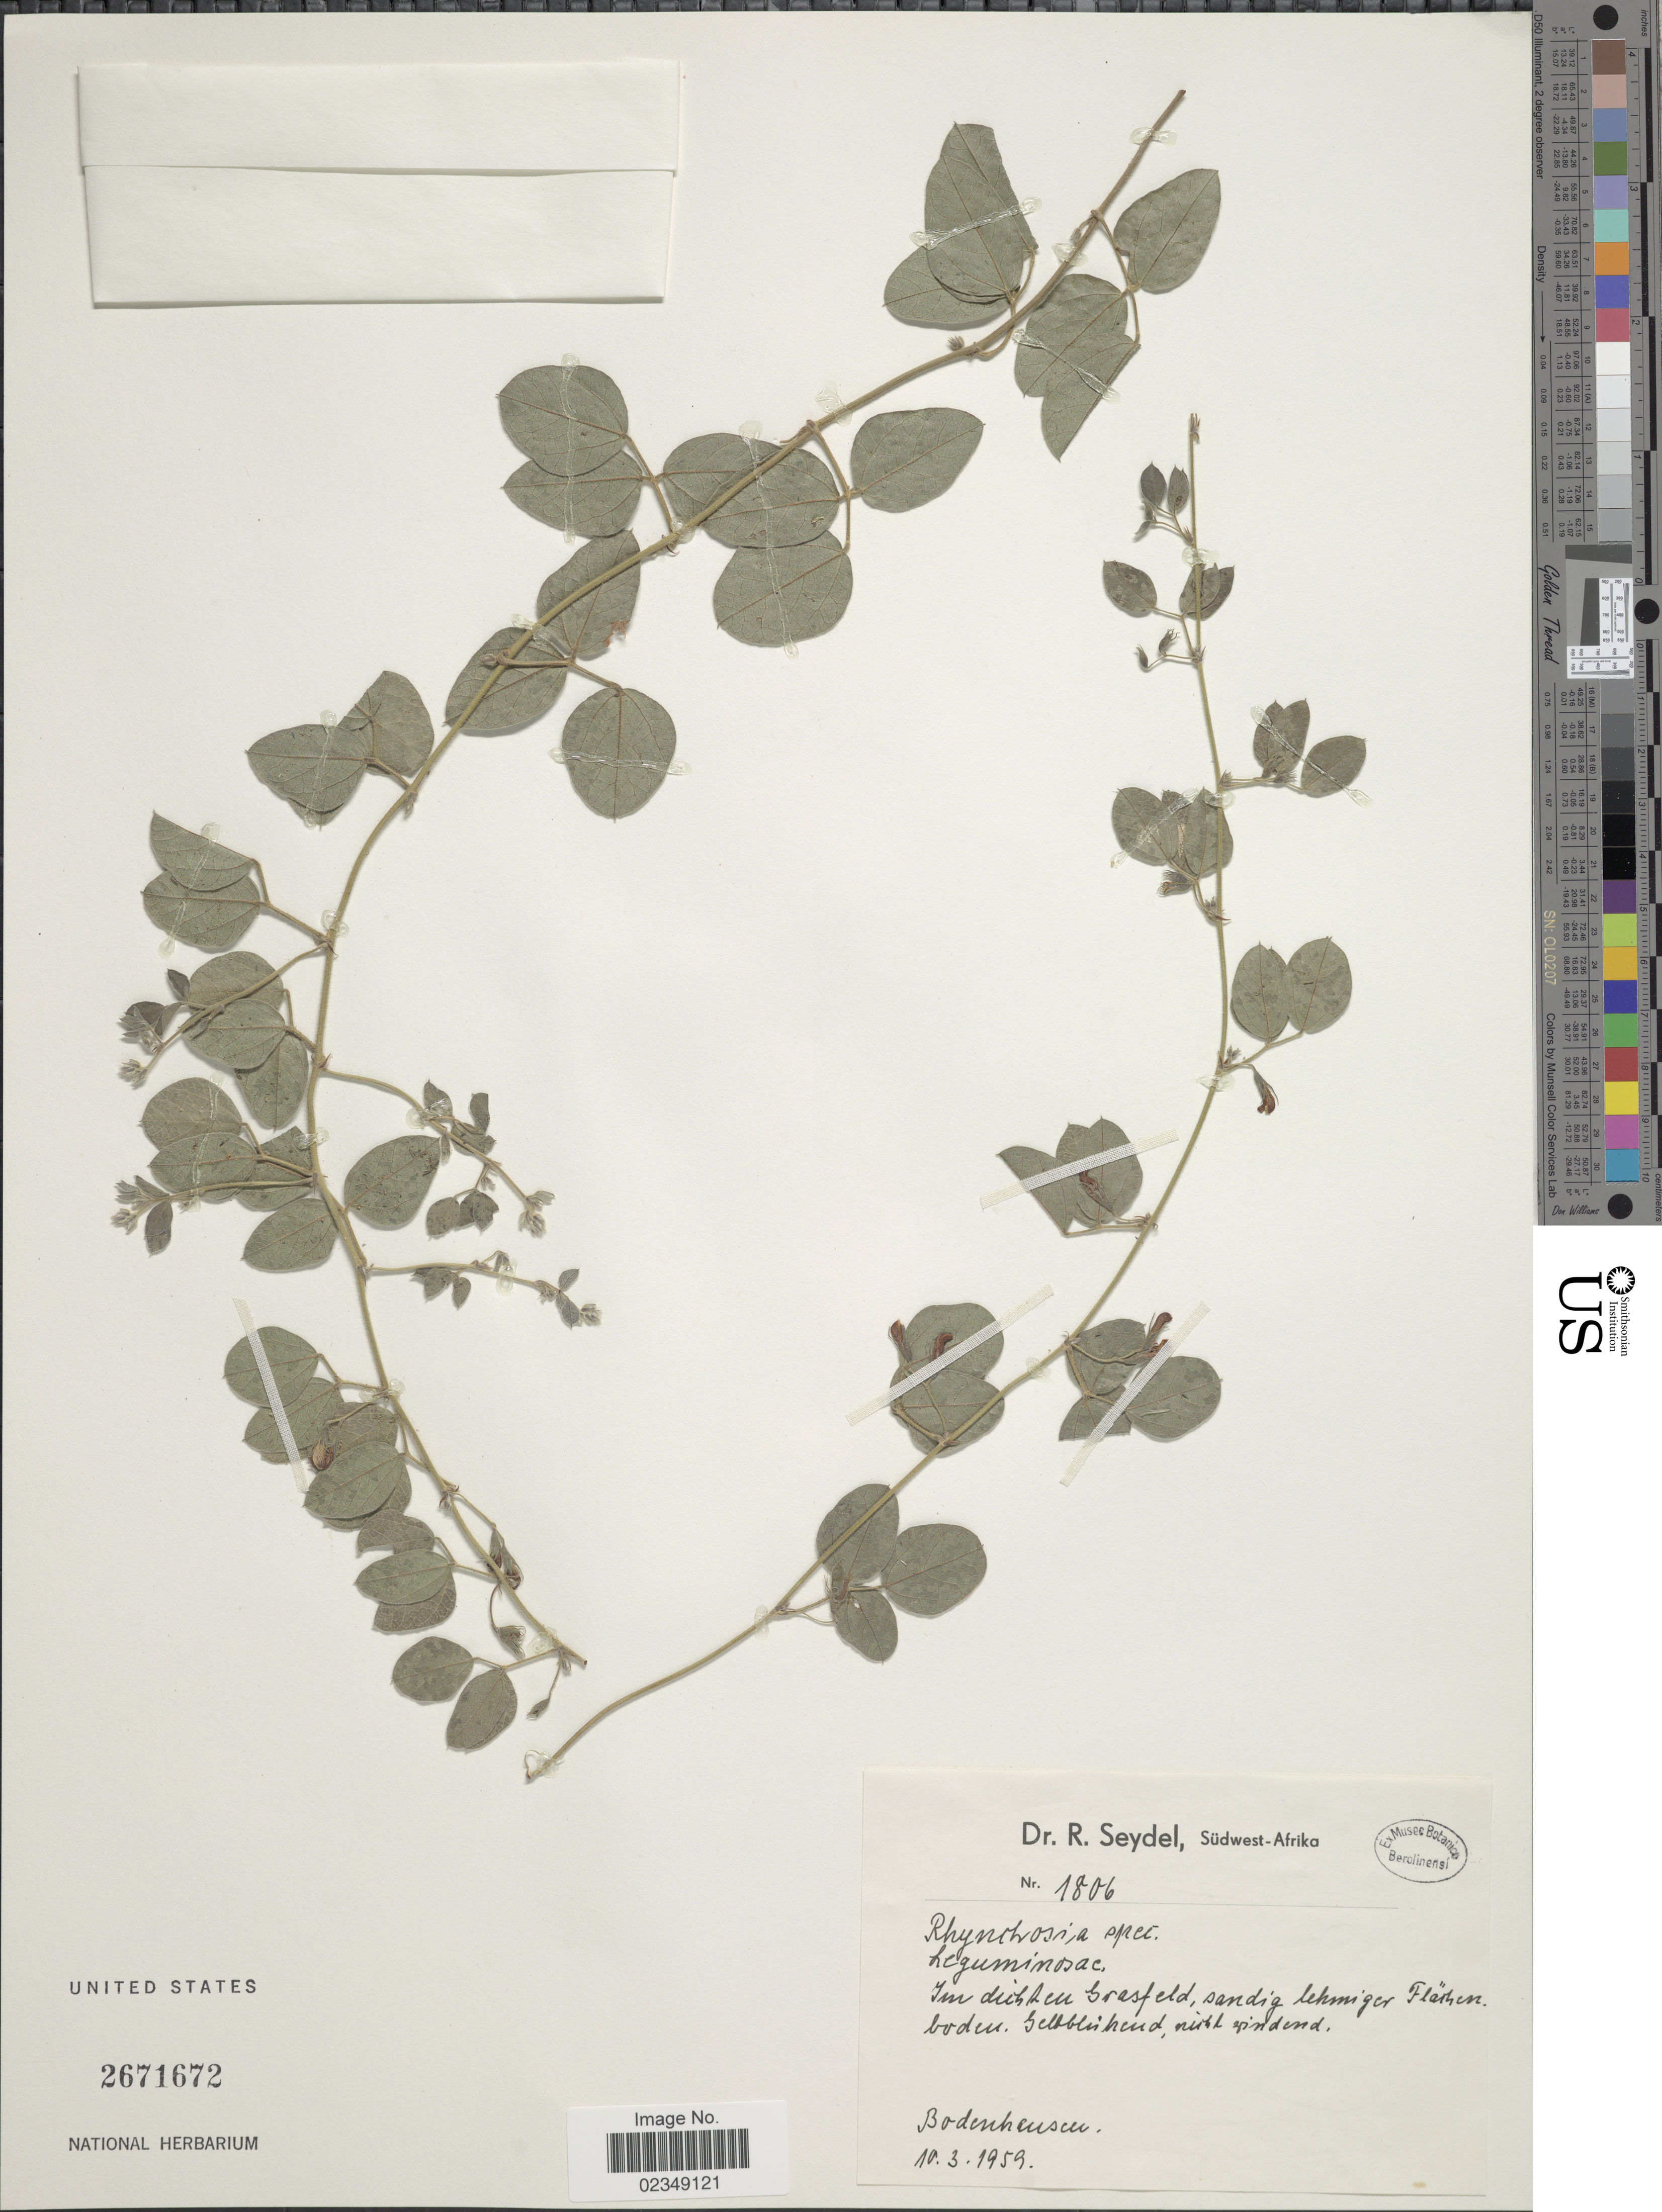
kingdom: Plantae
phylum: Tracheophyta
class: Magnoliopsida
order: Fabales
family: Fabaceae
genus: Rhynchosia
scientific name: Rhynchosia sp.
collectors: R. Seydel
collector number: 1806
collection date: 1959-03-10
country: Namibia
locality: Sudwest-Africa, Bodenheusen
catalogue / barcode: US 2671672